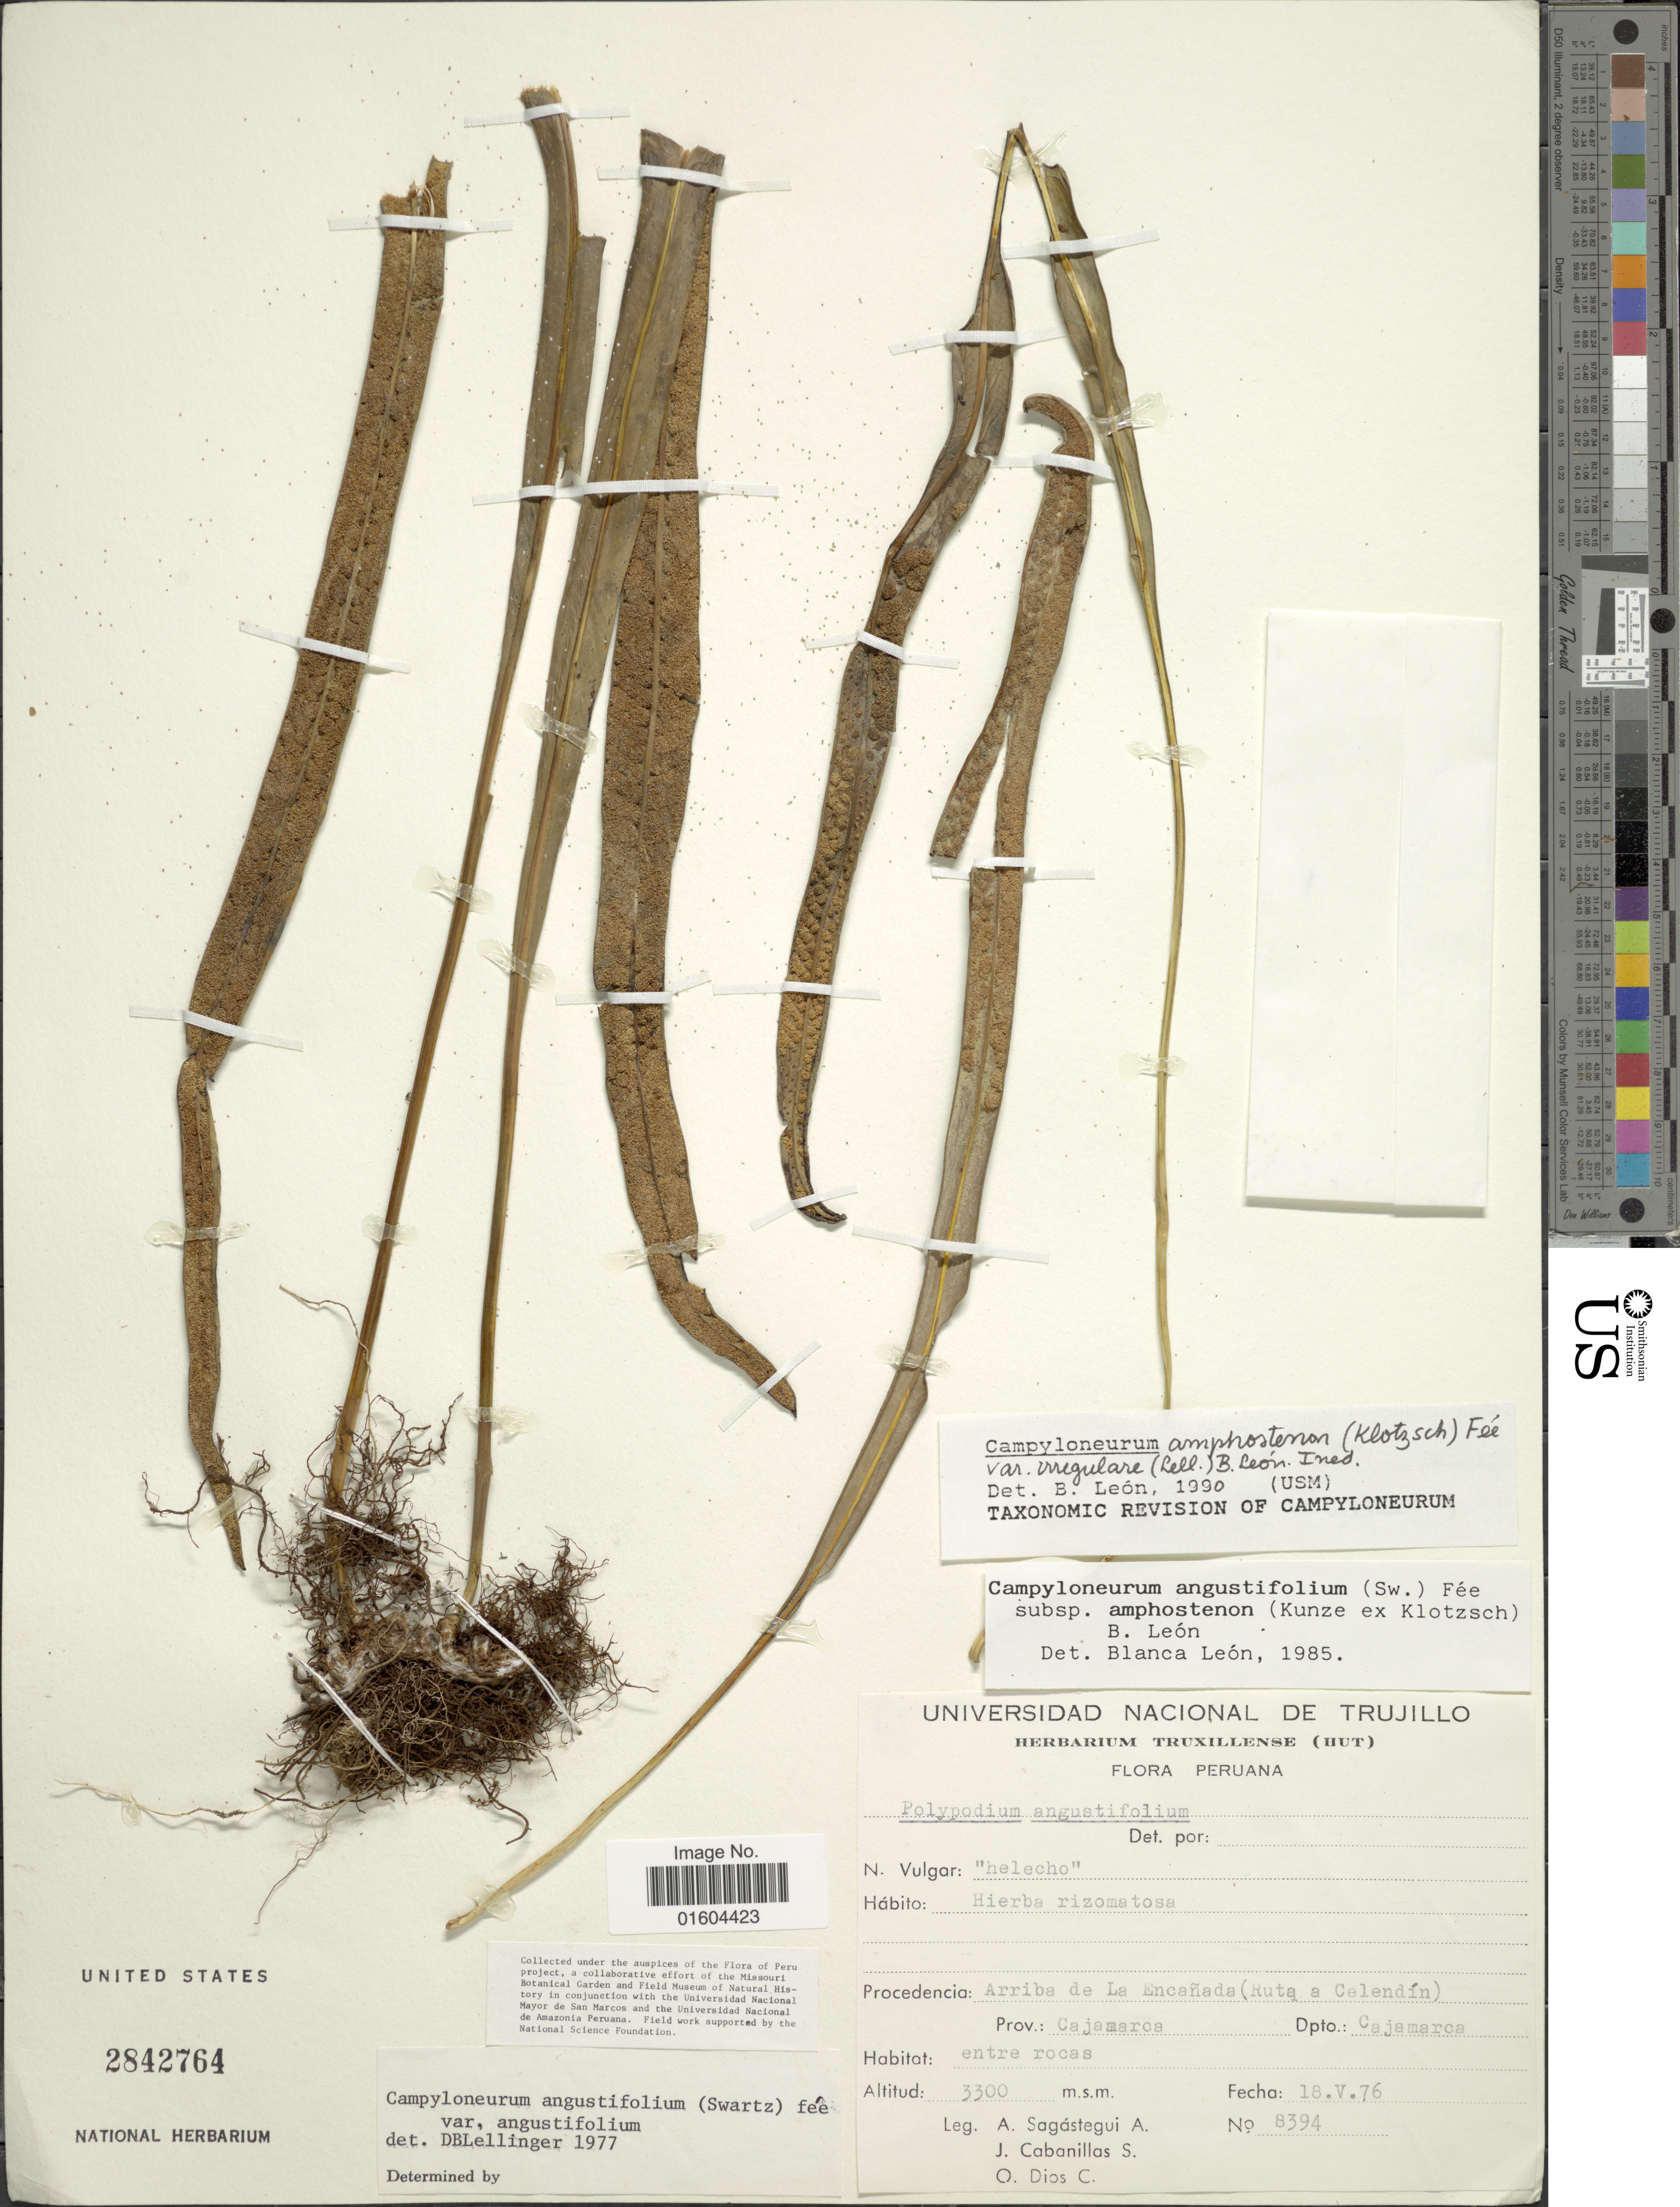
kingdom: Plantae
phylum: Tracheophyta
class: Polypodiopsida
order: Polypodiales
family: Polypodiaceae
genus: Campyloneurum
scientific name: Campyloneurum irregulare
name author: Lellinger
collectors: A. Sagástegui A., J. Cabanillas S. & C. Dios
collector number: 8394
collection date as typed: Transcribed d/m/y: 18/5/76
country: Peru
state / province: Cajamarca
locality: Peruana, Arriba de la Encanada (Ruta a Celendin), Prov: Cajamarca, Dpto.: Cajamarca.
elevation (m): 3300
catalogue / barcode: US 2842764